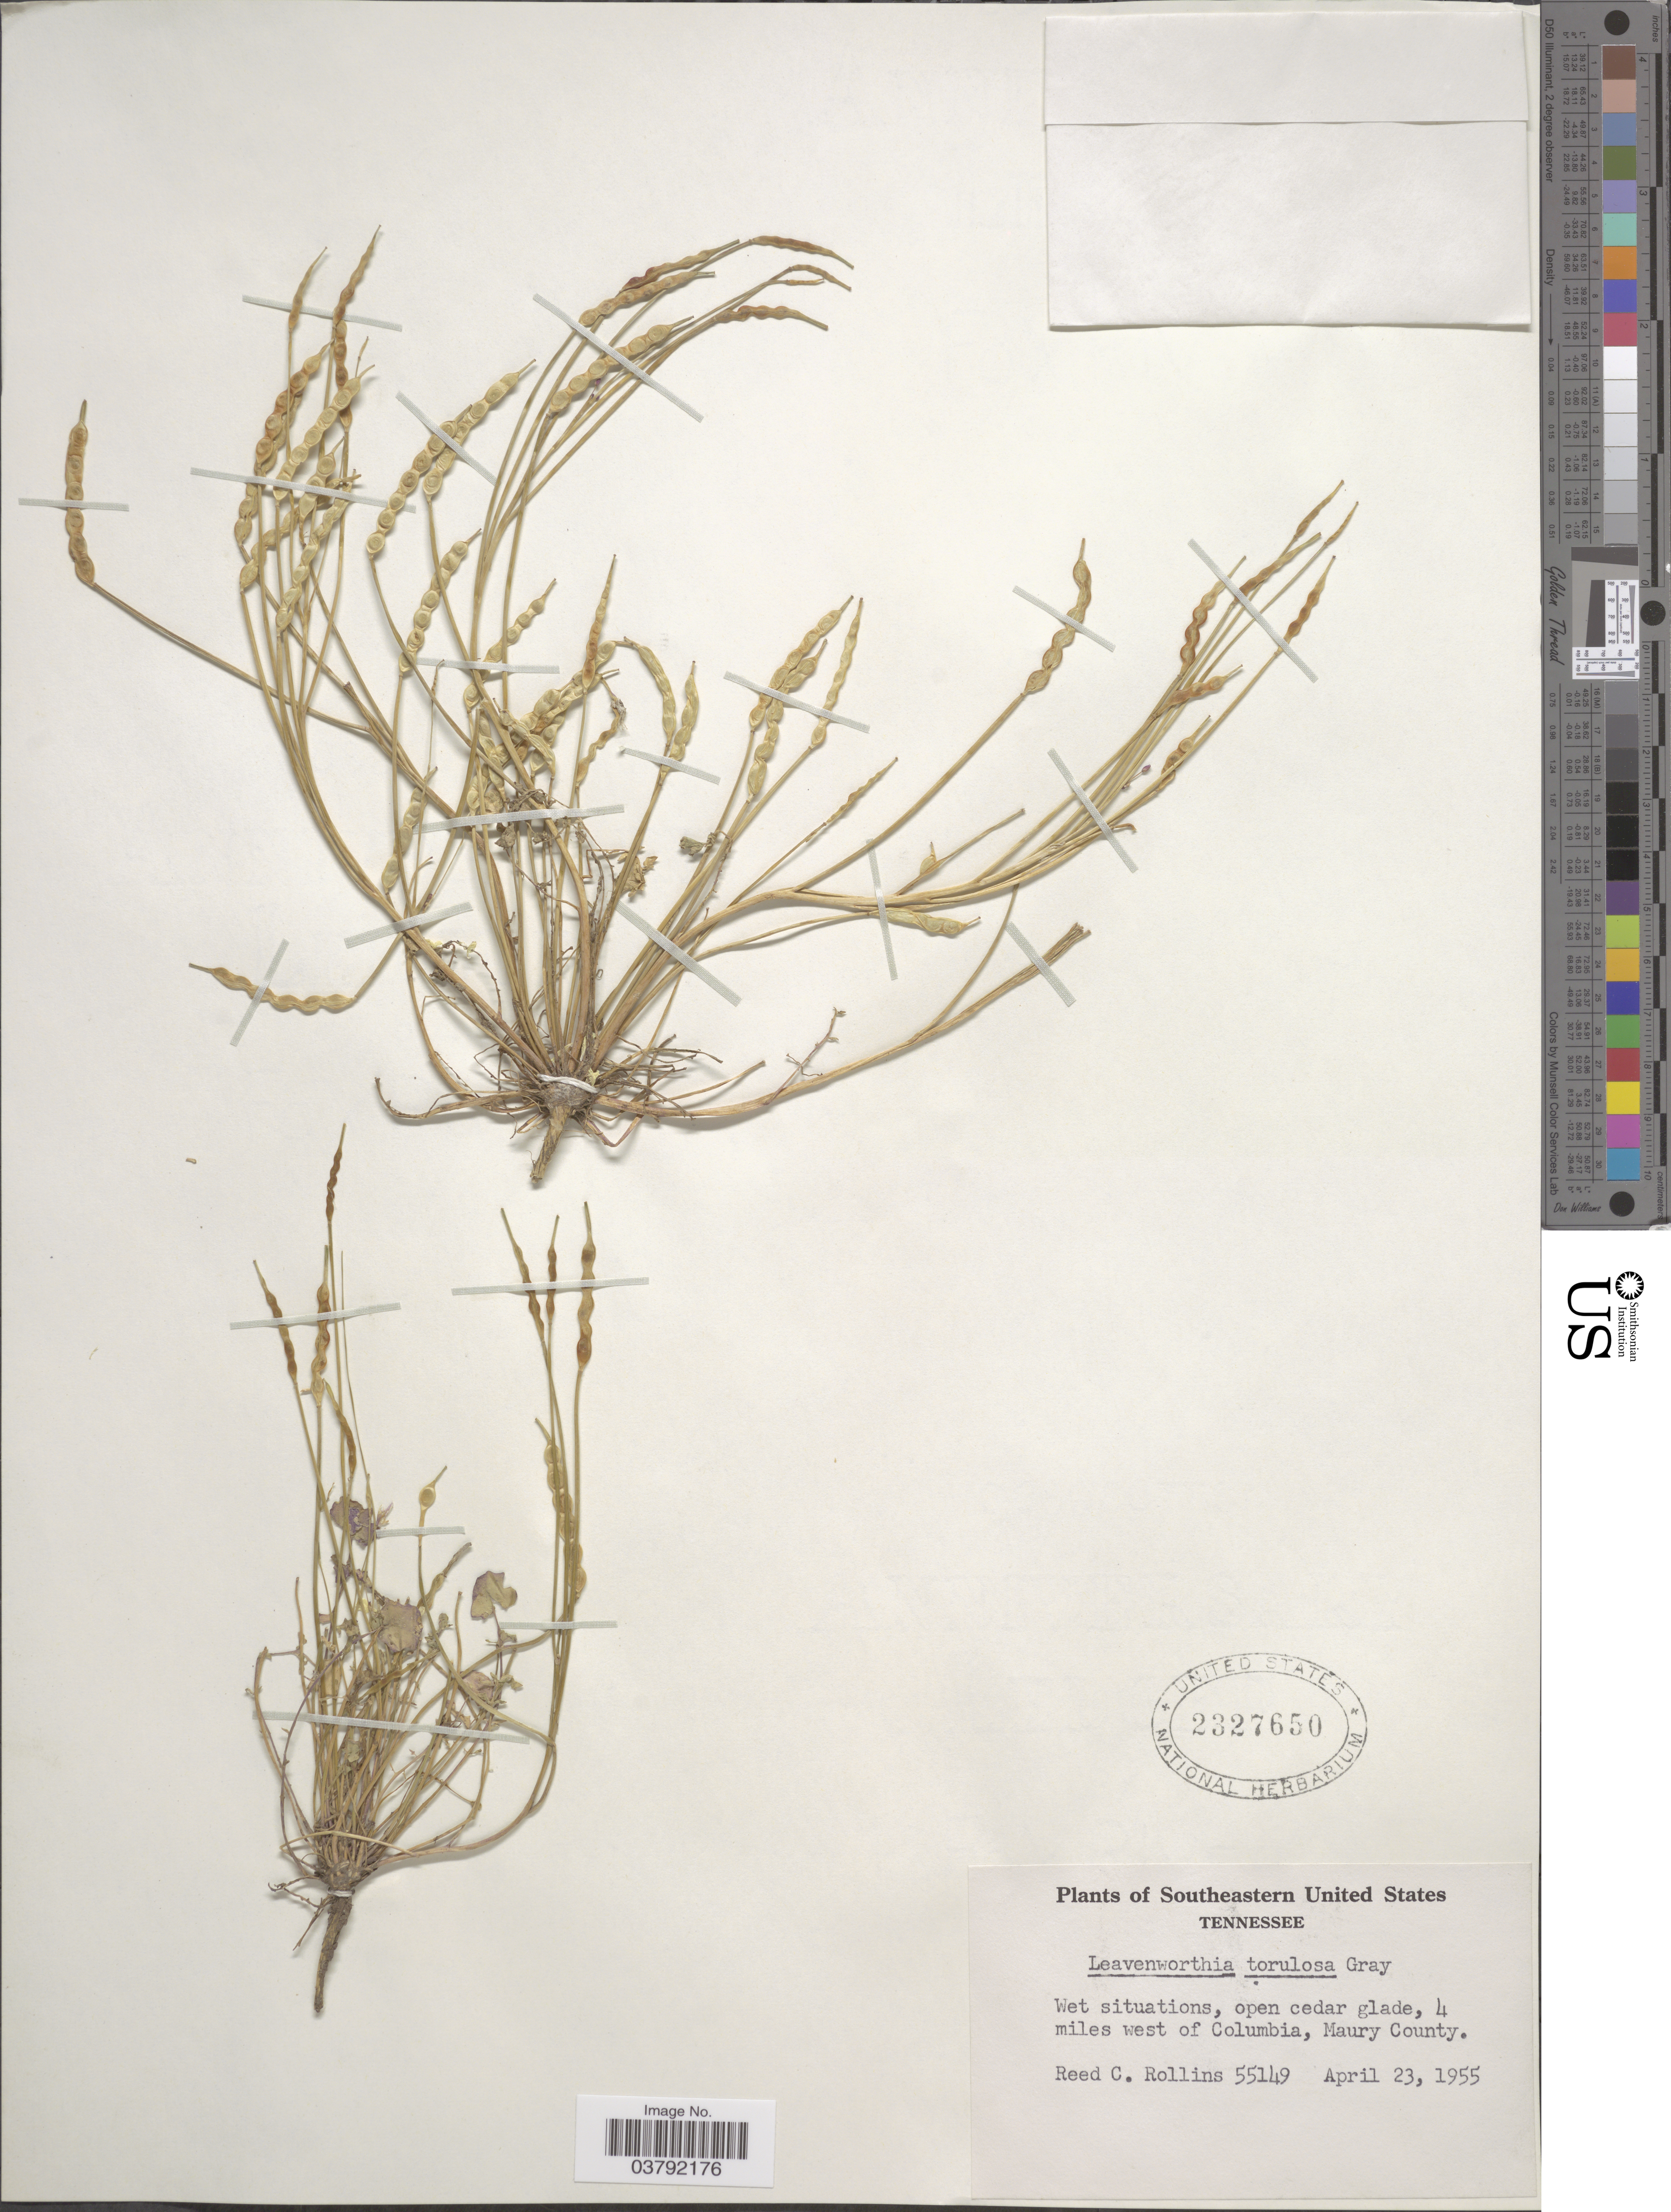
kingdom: Plantae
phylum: Tracheophyta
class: Magnoliopsida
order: Brassicales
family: Brassicaceae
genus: Leavenworthia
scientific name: Leavenworthia torulosa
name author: A. Gray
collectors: R. C. Rollins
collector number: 55149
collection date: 1955-04-23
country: United States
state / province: Tennessee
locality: Open cedar glade, 4 miles west of Colombia, Maury County.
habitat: wet situations, open cedar glade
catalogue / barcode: US 2327650